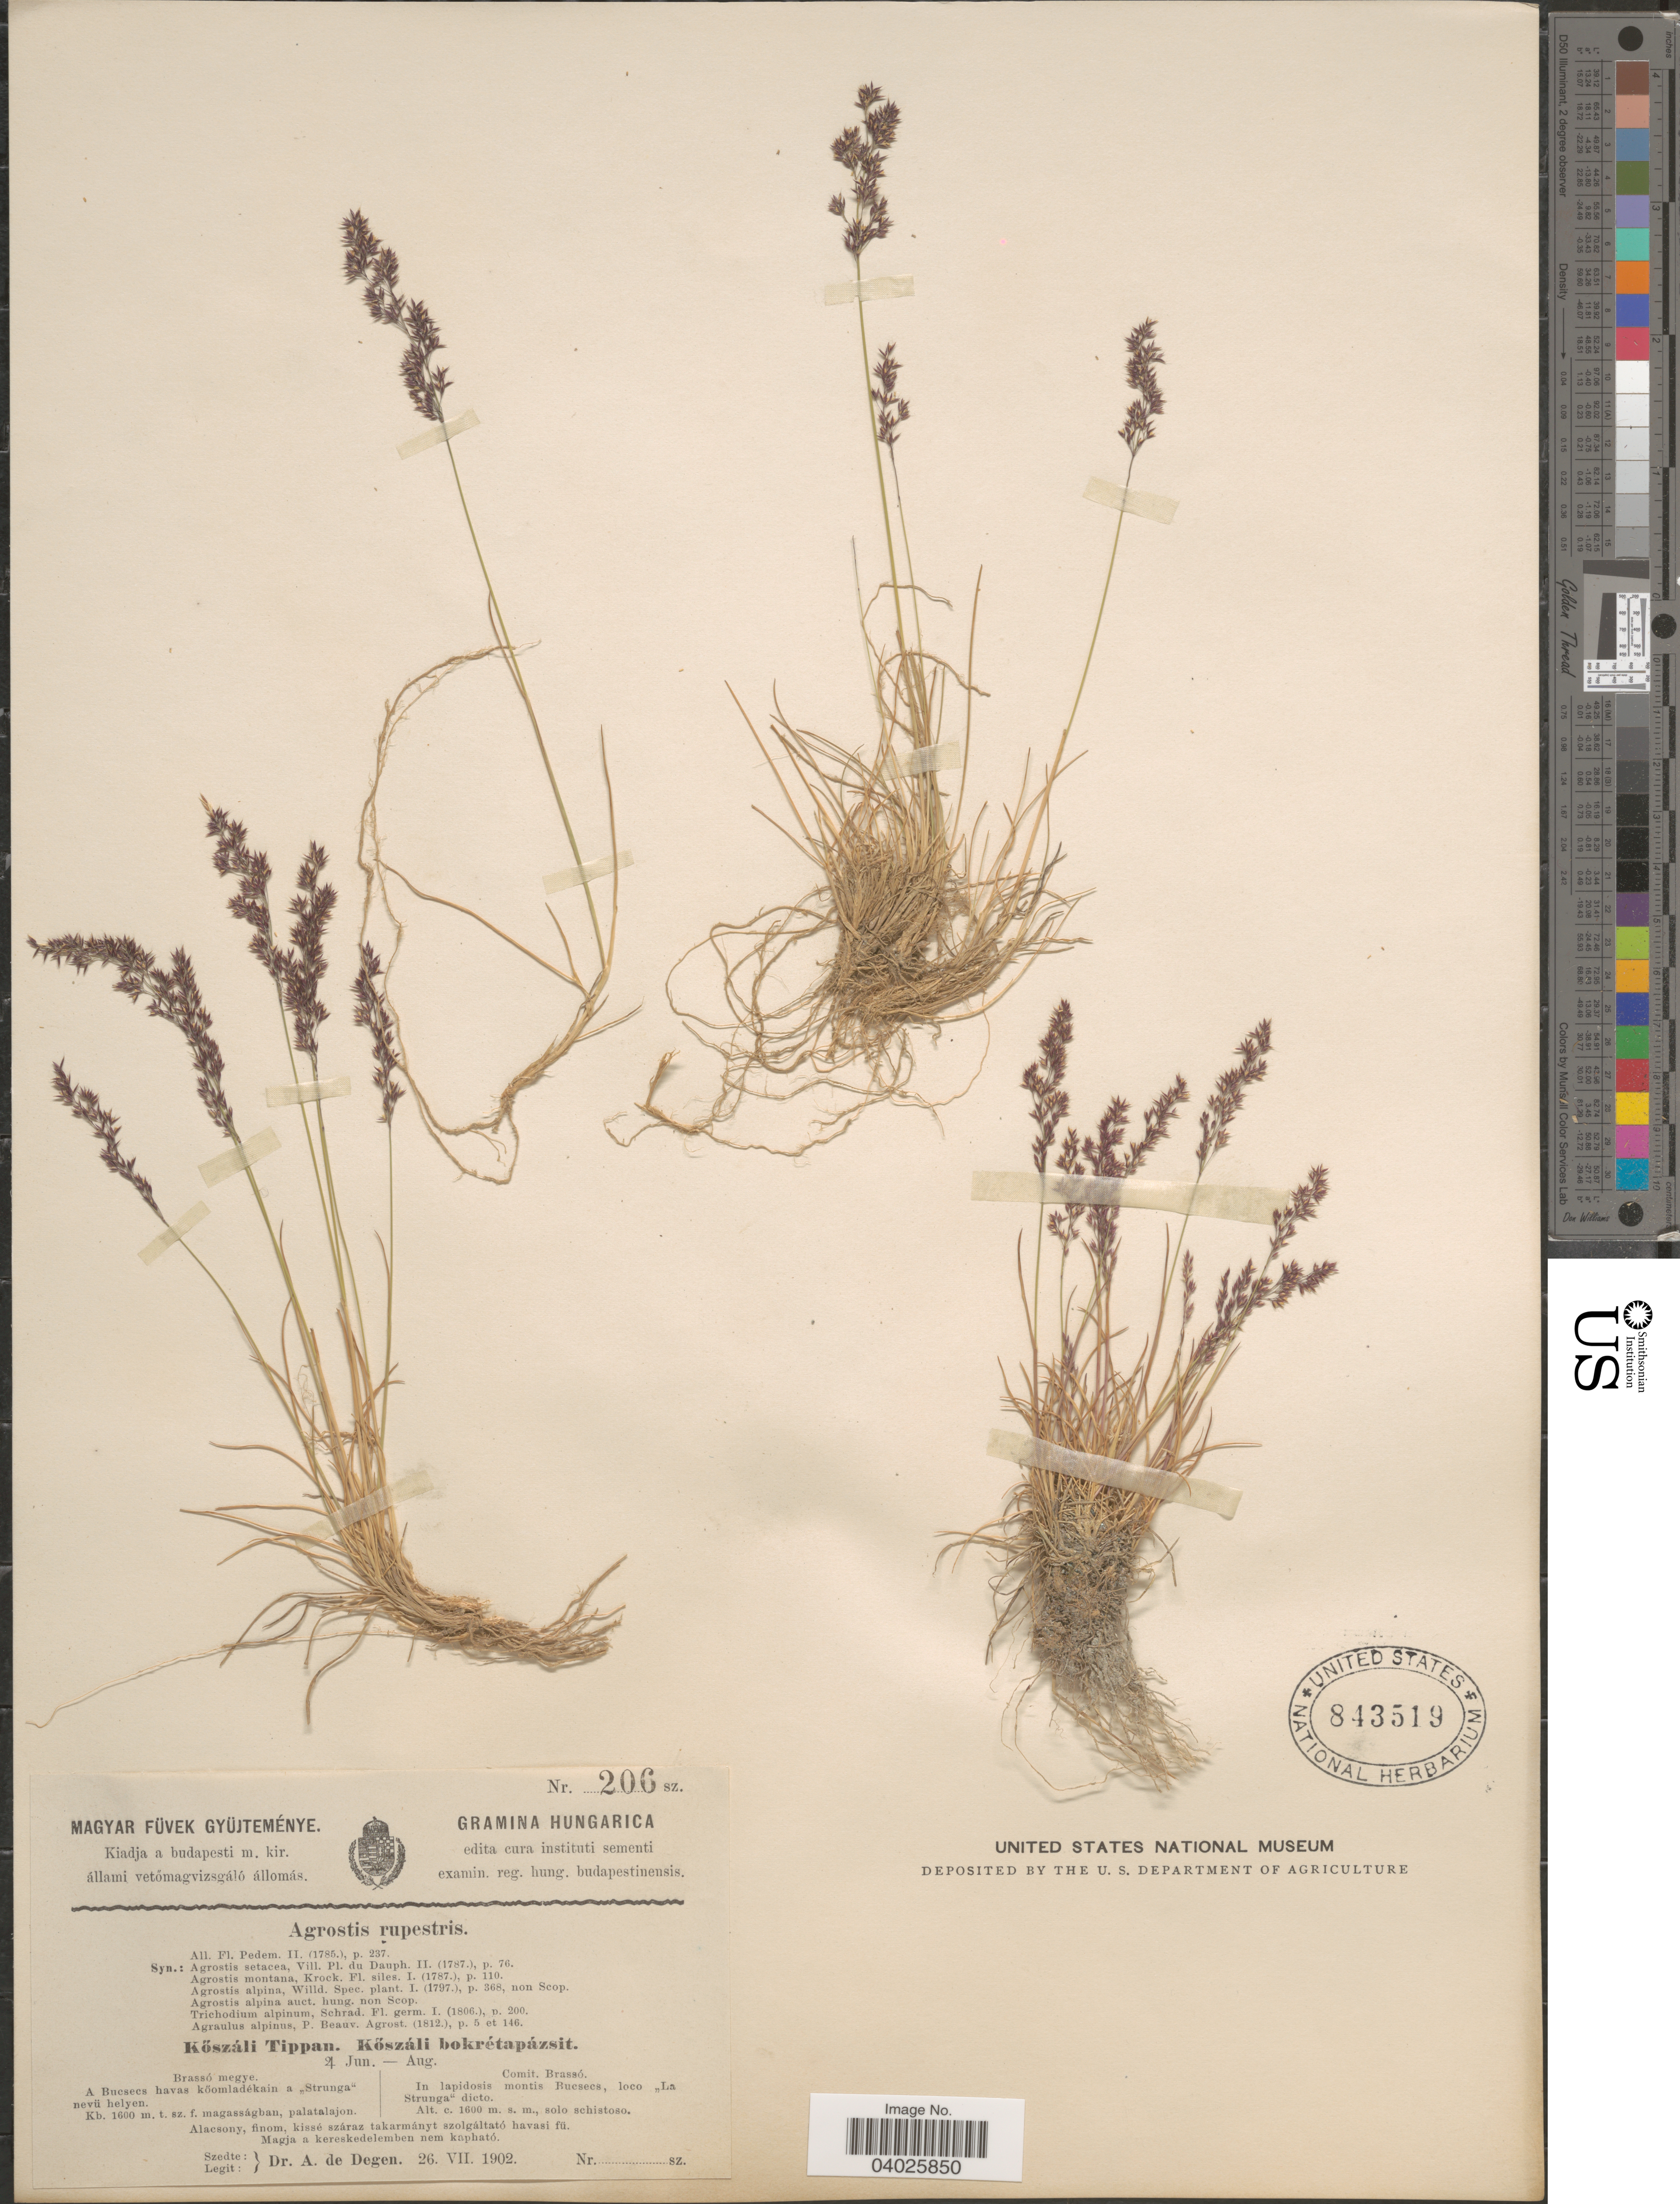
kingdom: Plantae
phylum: Tracheophyta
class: Liliopsida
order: Poales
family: Poaceae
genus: Agrostis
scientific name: Agrostis rupestris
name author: All.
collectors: A. Degen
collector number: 206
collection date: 1902-07-26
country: Romania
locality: Comit. Brassó. In lapidosis montis Bucsecs, loco "La Strunga" dicto.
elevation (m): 1600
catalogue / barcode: US 843519